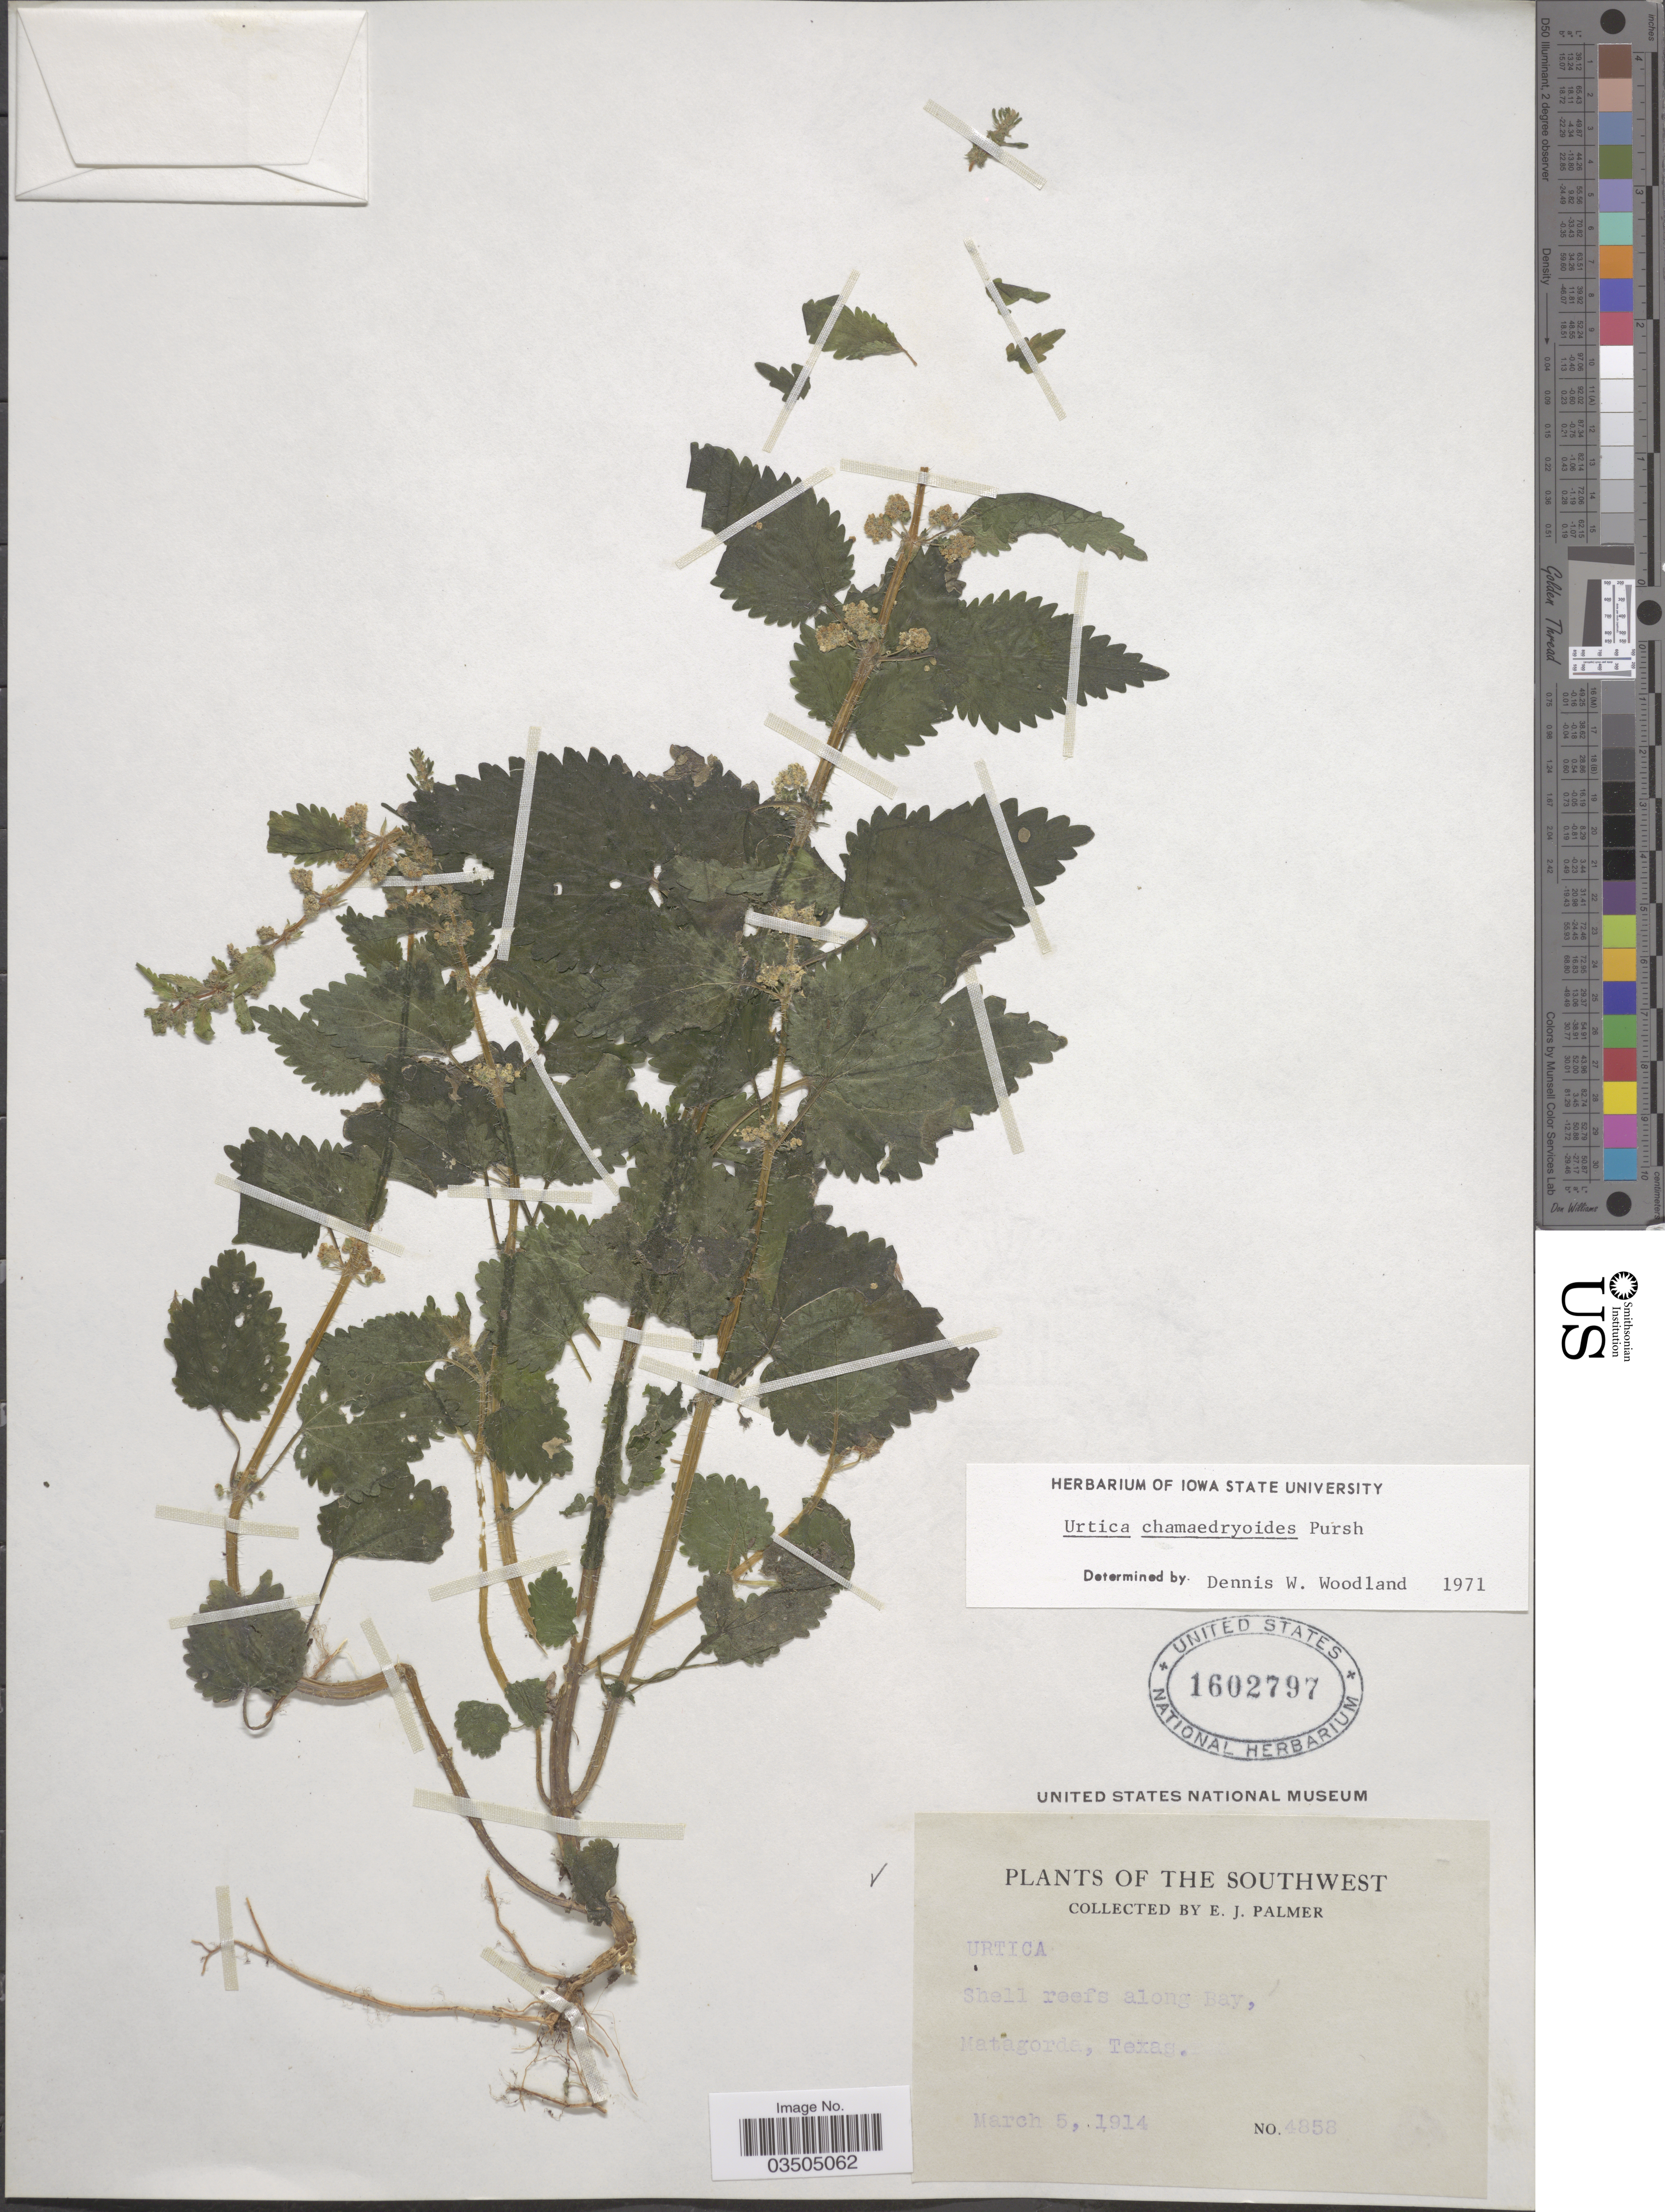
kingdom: Plantae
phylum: Tracheophyta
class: Magnoliopsida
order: Rosales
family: Urticaceae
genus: Urtica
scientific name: Urtica chamaedryoides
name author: Pursh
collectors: E. J. Palmer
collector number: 4858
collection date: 1914-03-05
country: United States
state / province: Texas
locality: The Southwest. Shell reefs along Bay, Matagorda.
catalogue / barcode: US 1602797